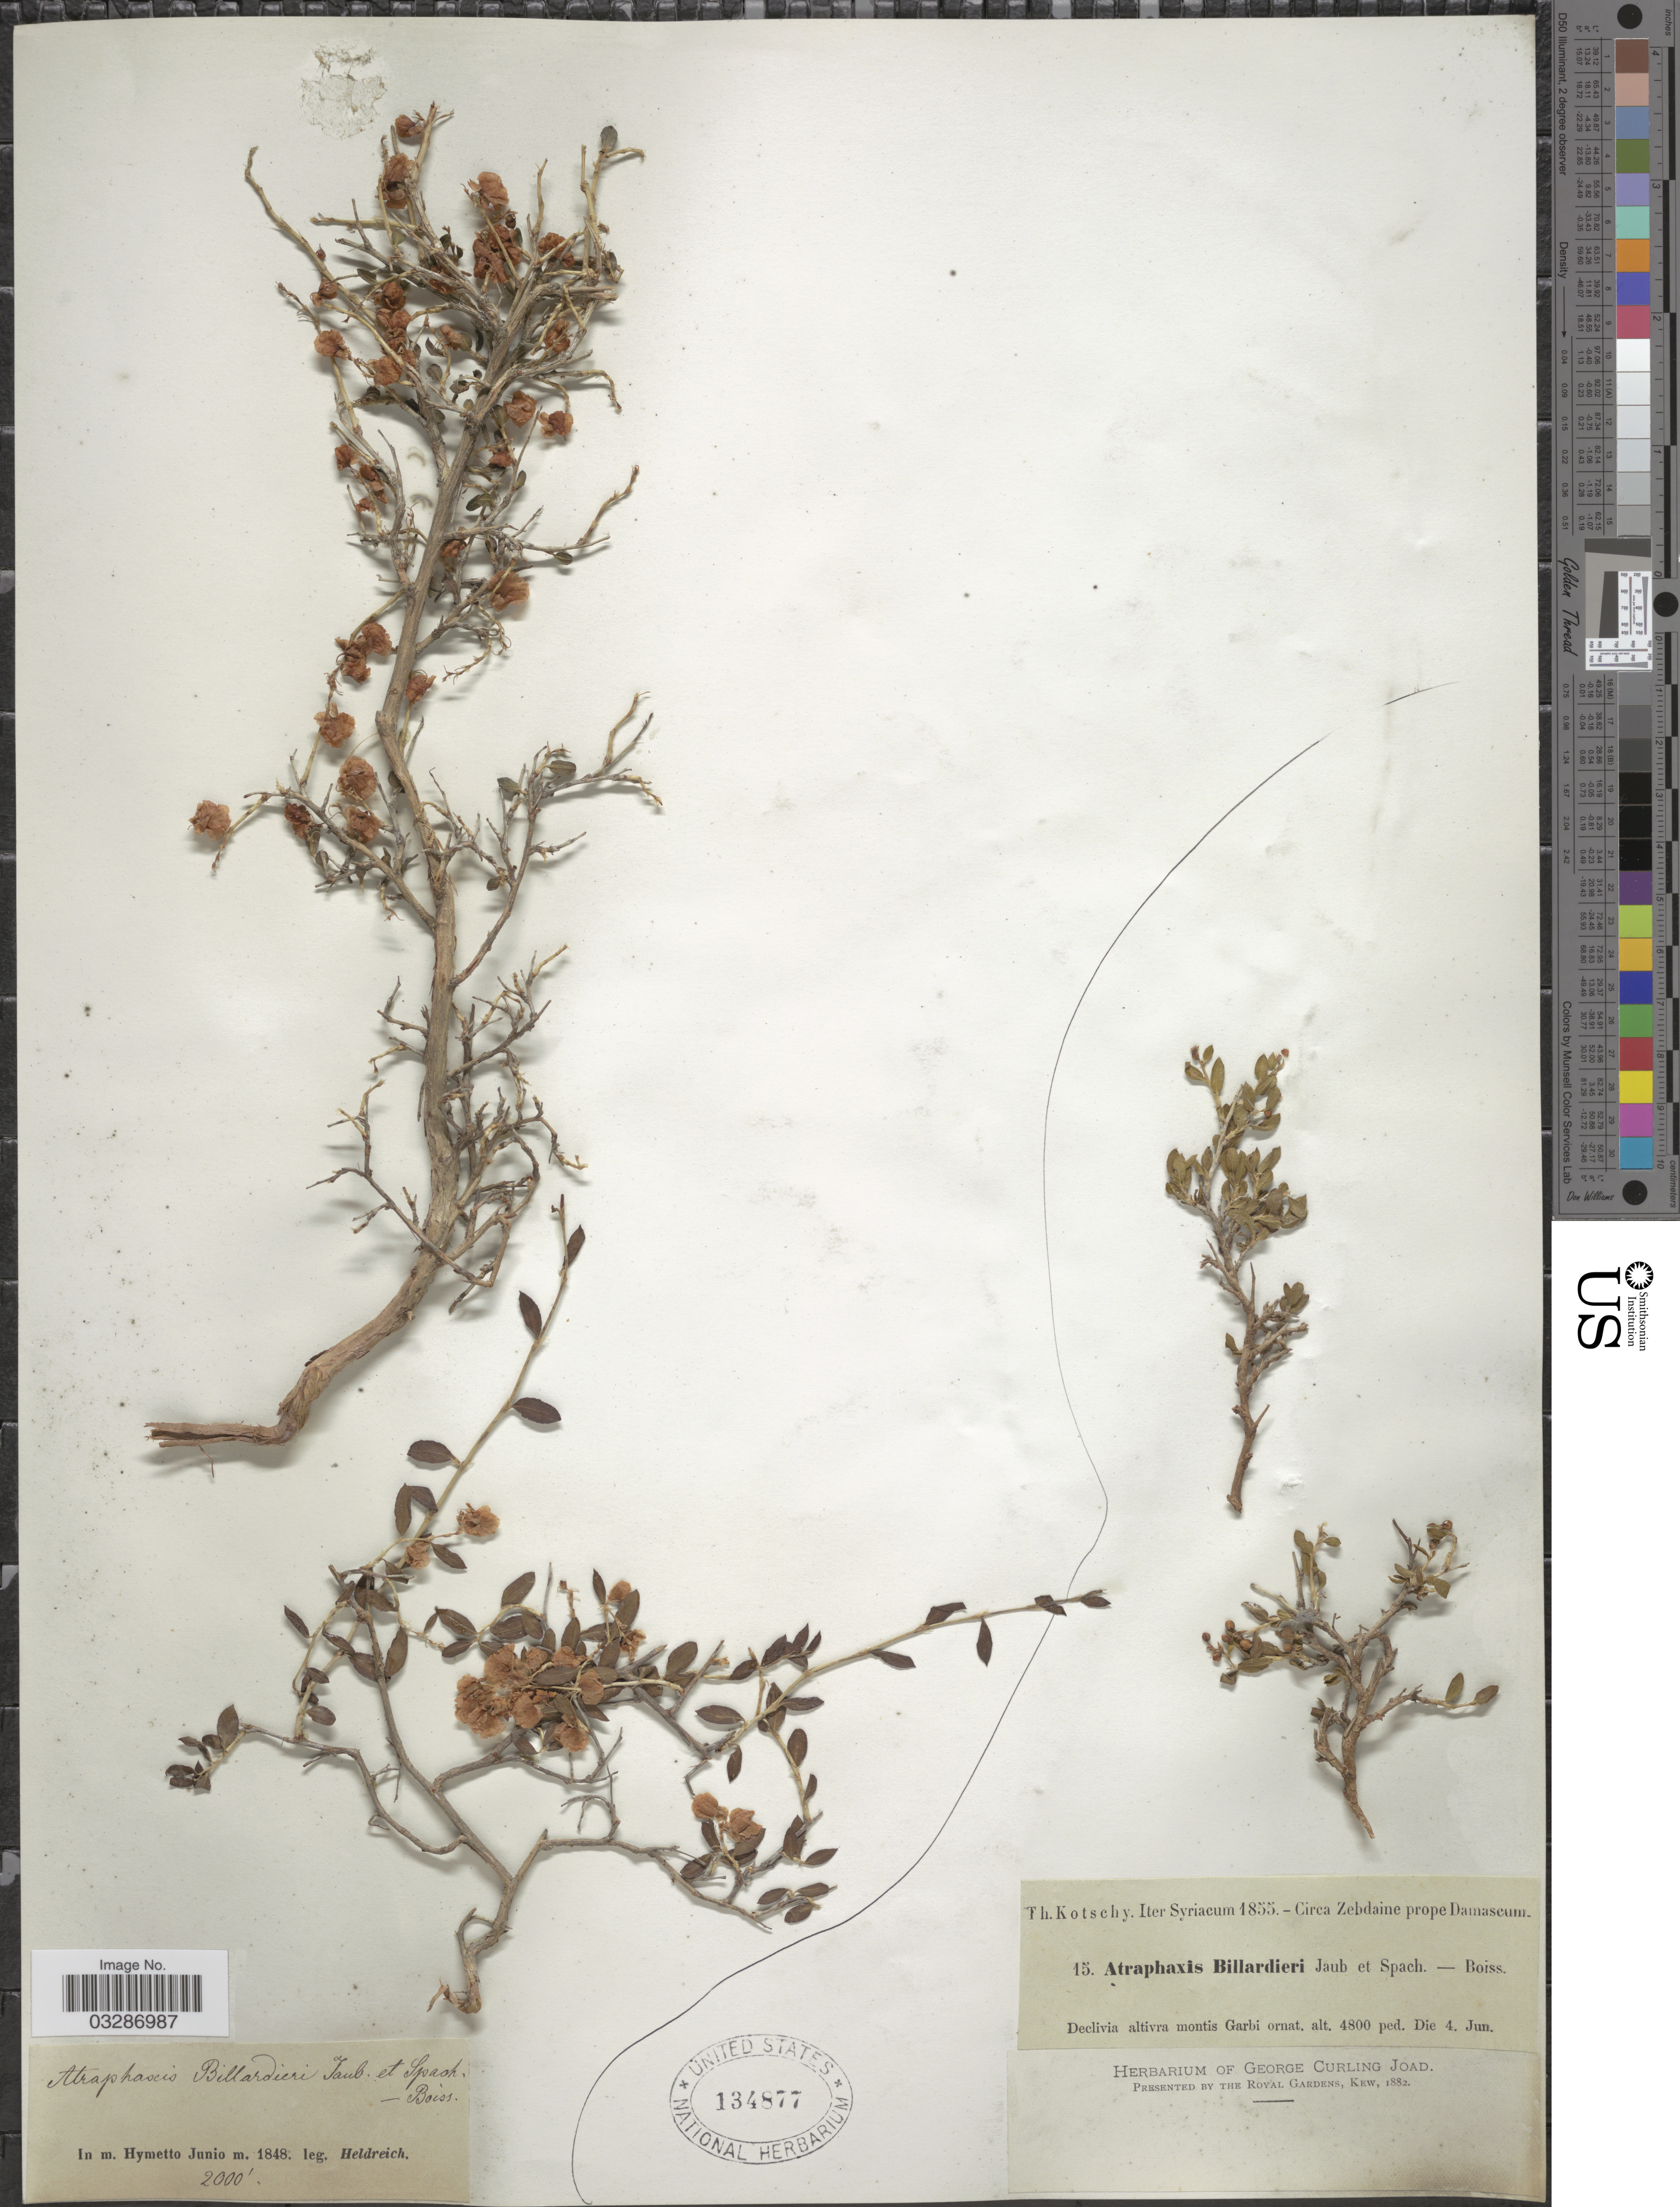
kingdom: Plantae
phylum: Tracheophyta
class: Magnoliopsida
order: Caryophyllales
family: Polygonaceae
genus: Atraphaxis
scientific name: Atraphaxis billardieri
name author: Jaub. & Spach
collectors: K. G. Kotschy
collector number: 15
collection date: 1855-06-04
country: Syria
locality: Declivia altivra montis Garbi ornat.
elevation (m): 1463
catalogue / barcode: US 134877-2